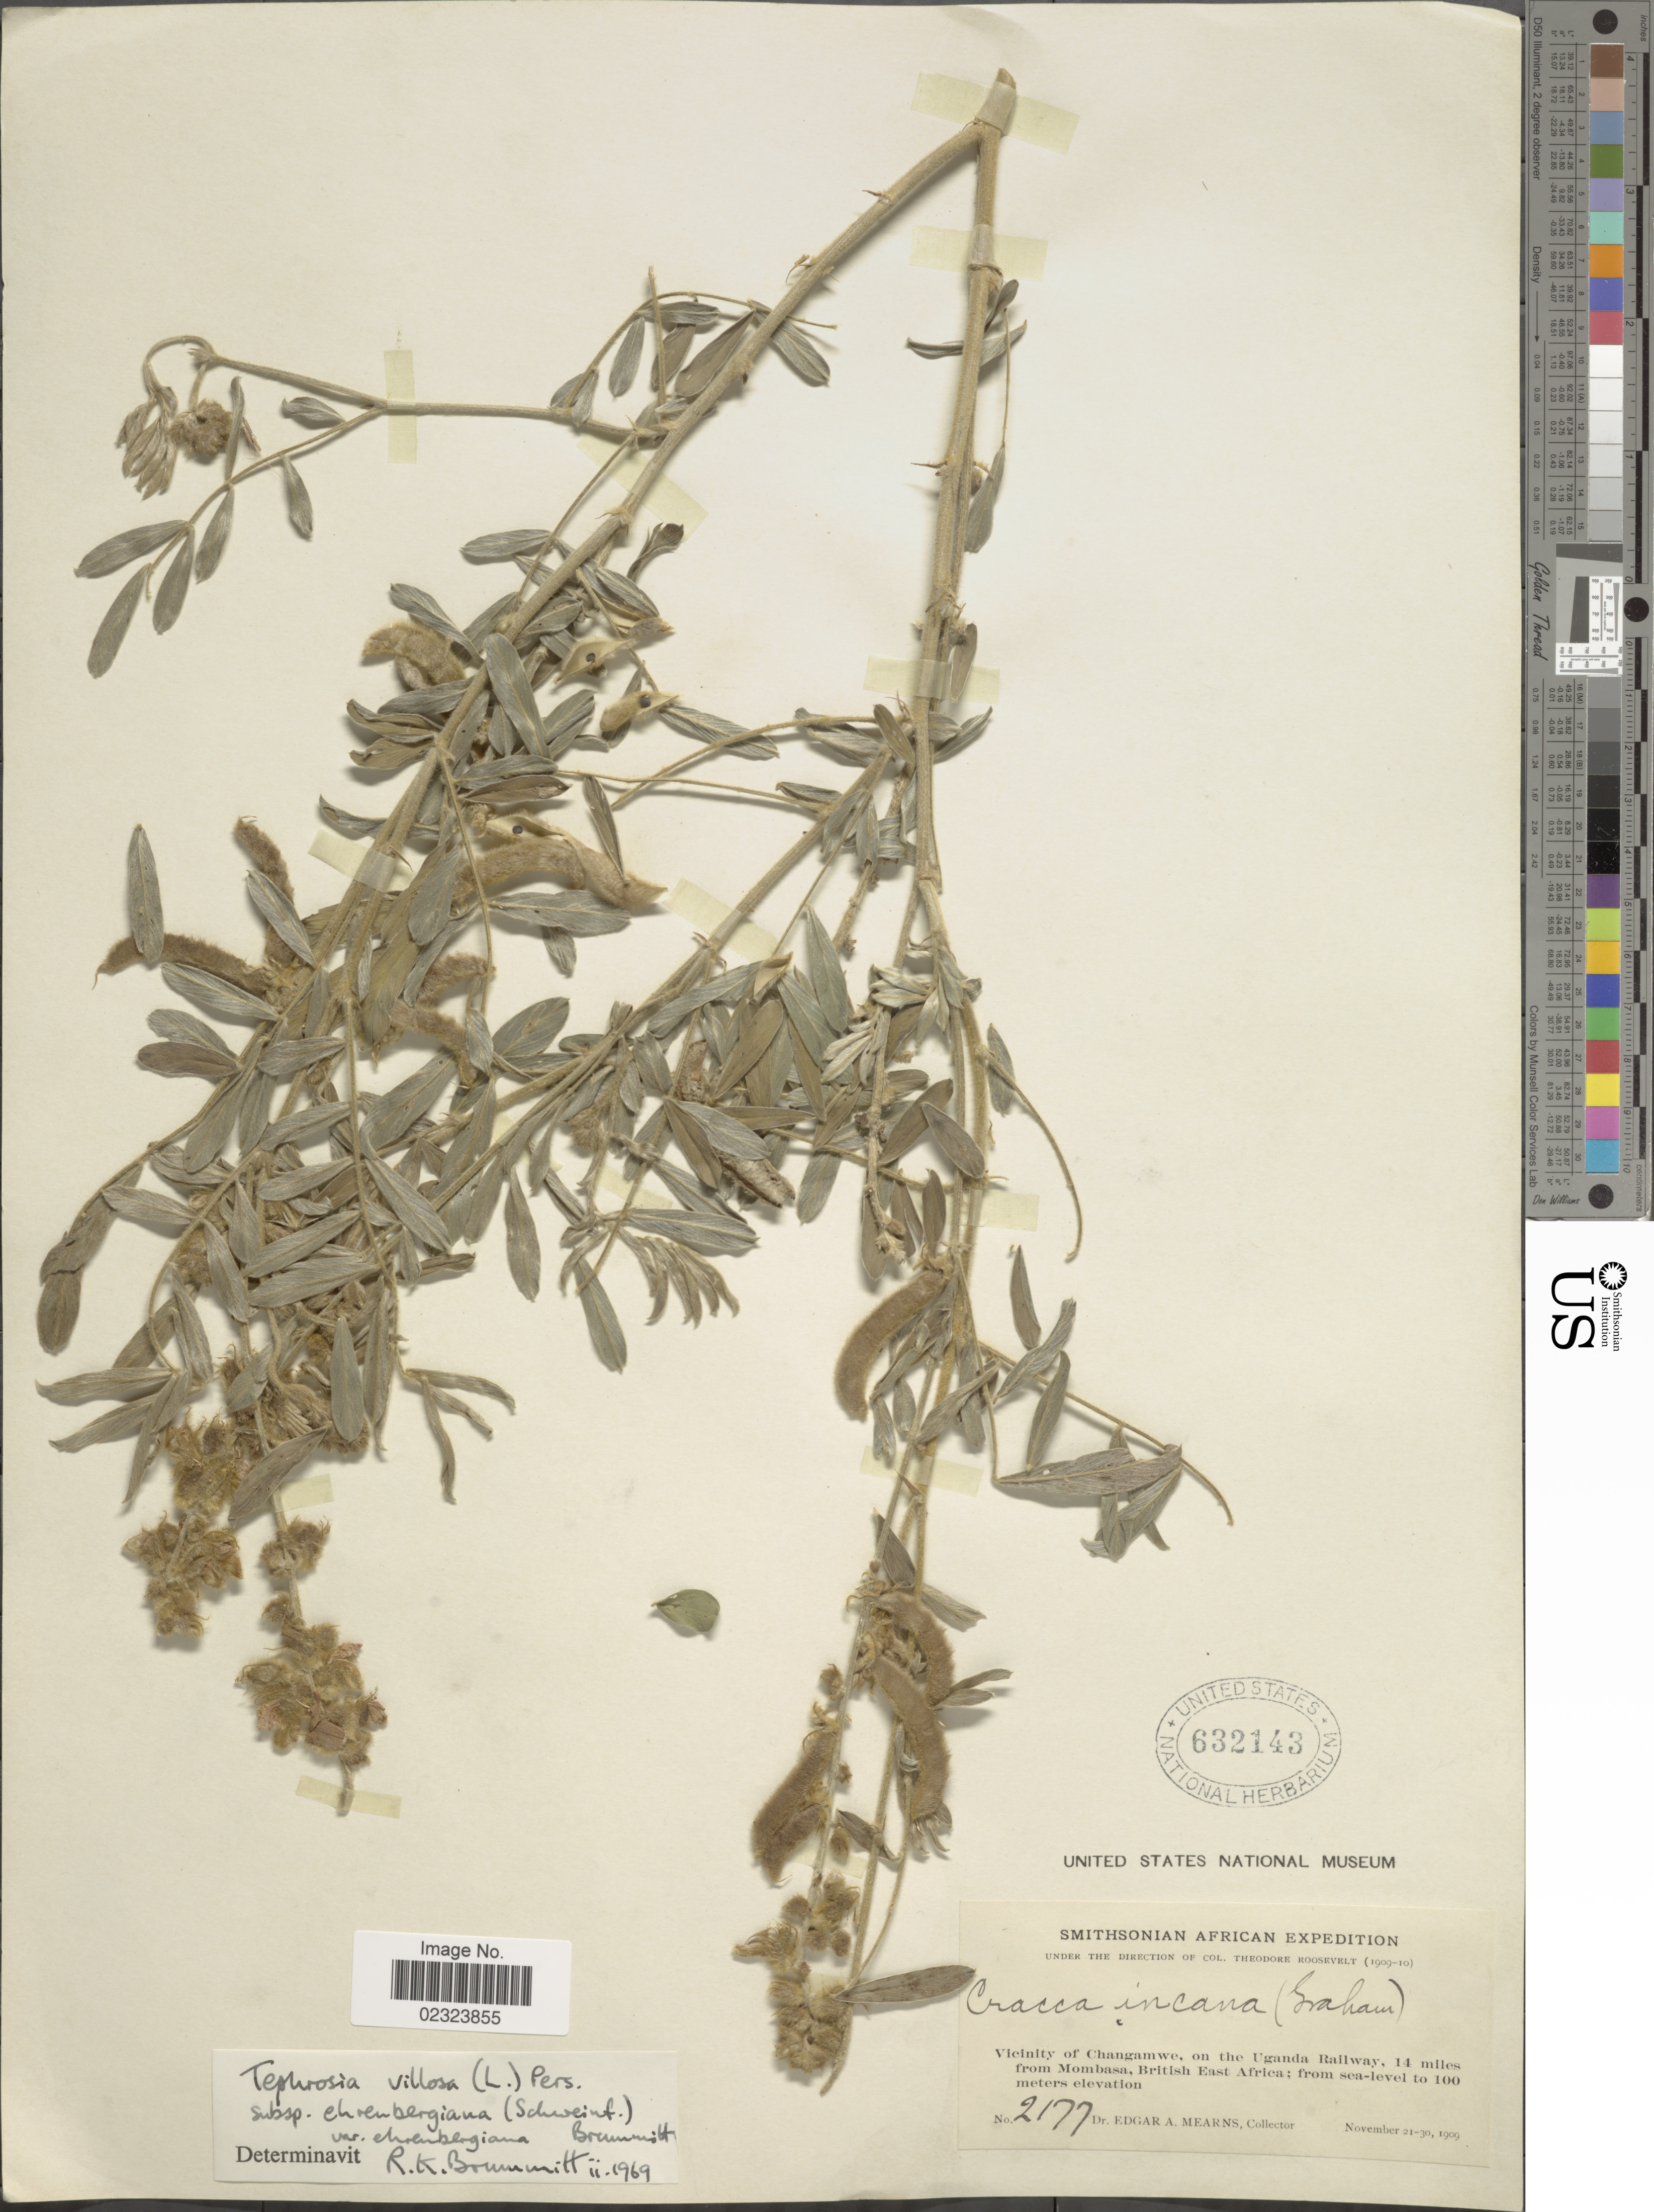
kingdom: Plantae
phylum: Tracheophyta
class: Magnoliopsida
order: Fabales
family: Fabaceae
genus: Tephrosia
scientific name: Tephrosia villosa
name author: Pers.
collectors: E. A. Mearns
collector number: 2177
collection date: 1909-11-21/1909-11-30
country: Kenya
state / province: Mombasa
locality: Vicinity of Changamwe, on the Uganda Railway, 14 miles from Mombasa, British East Africa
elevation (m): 0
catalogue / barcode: US 632143